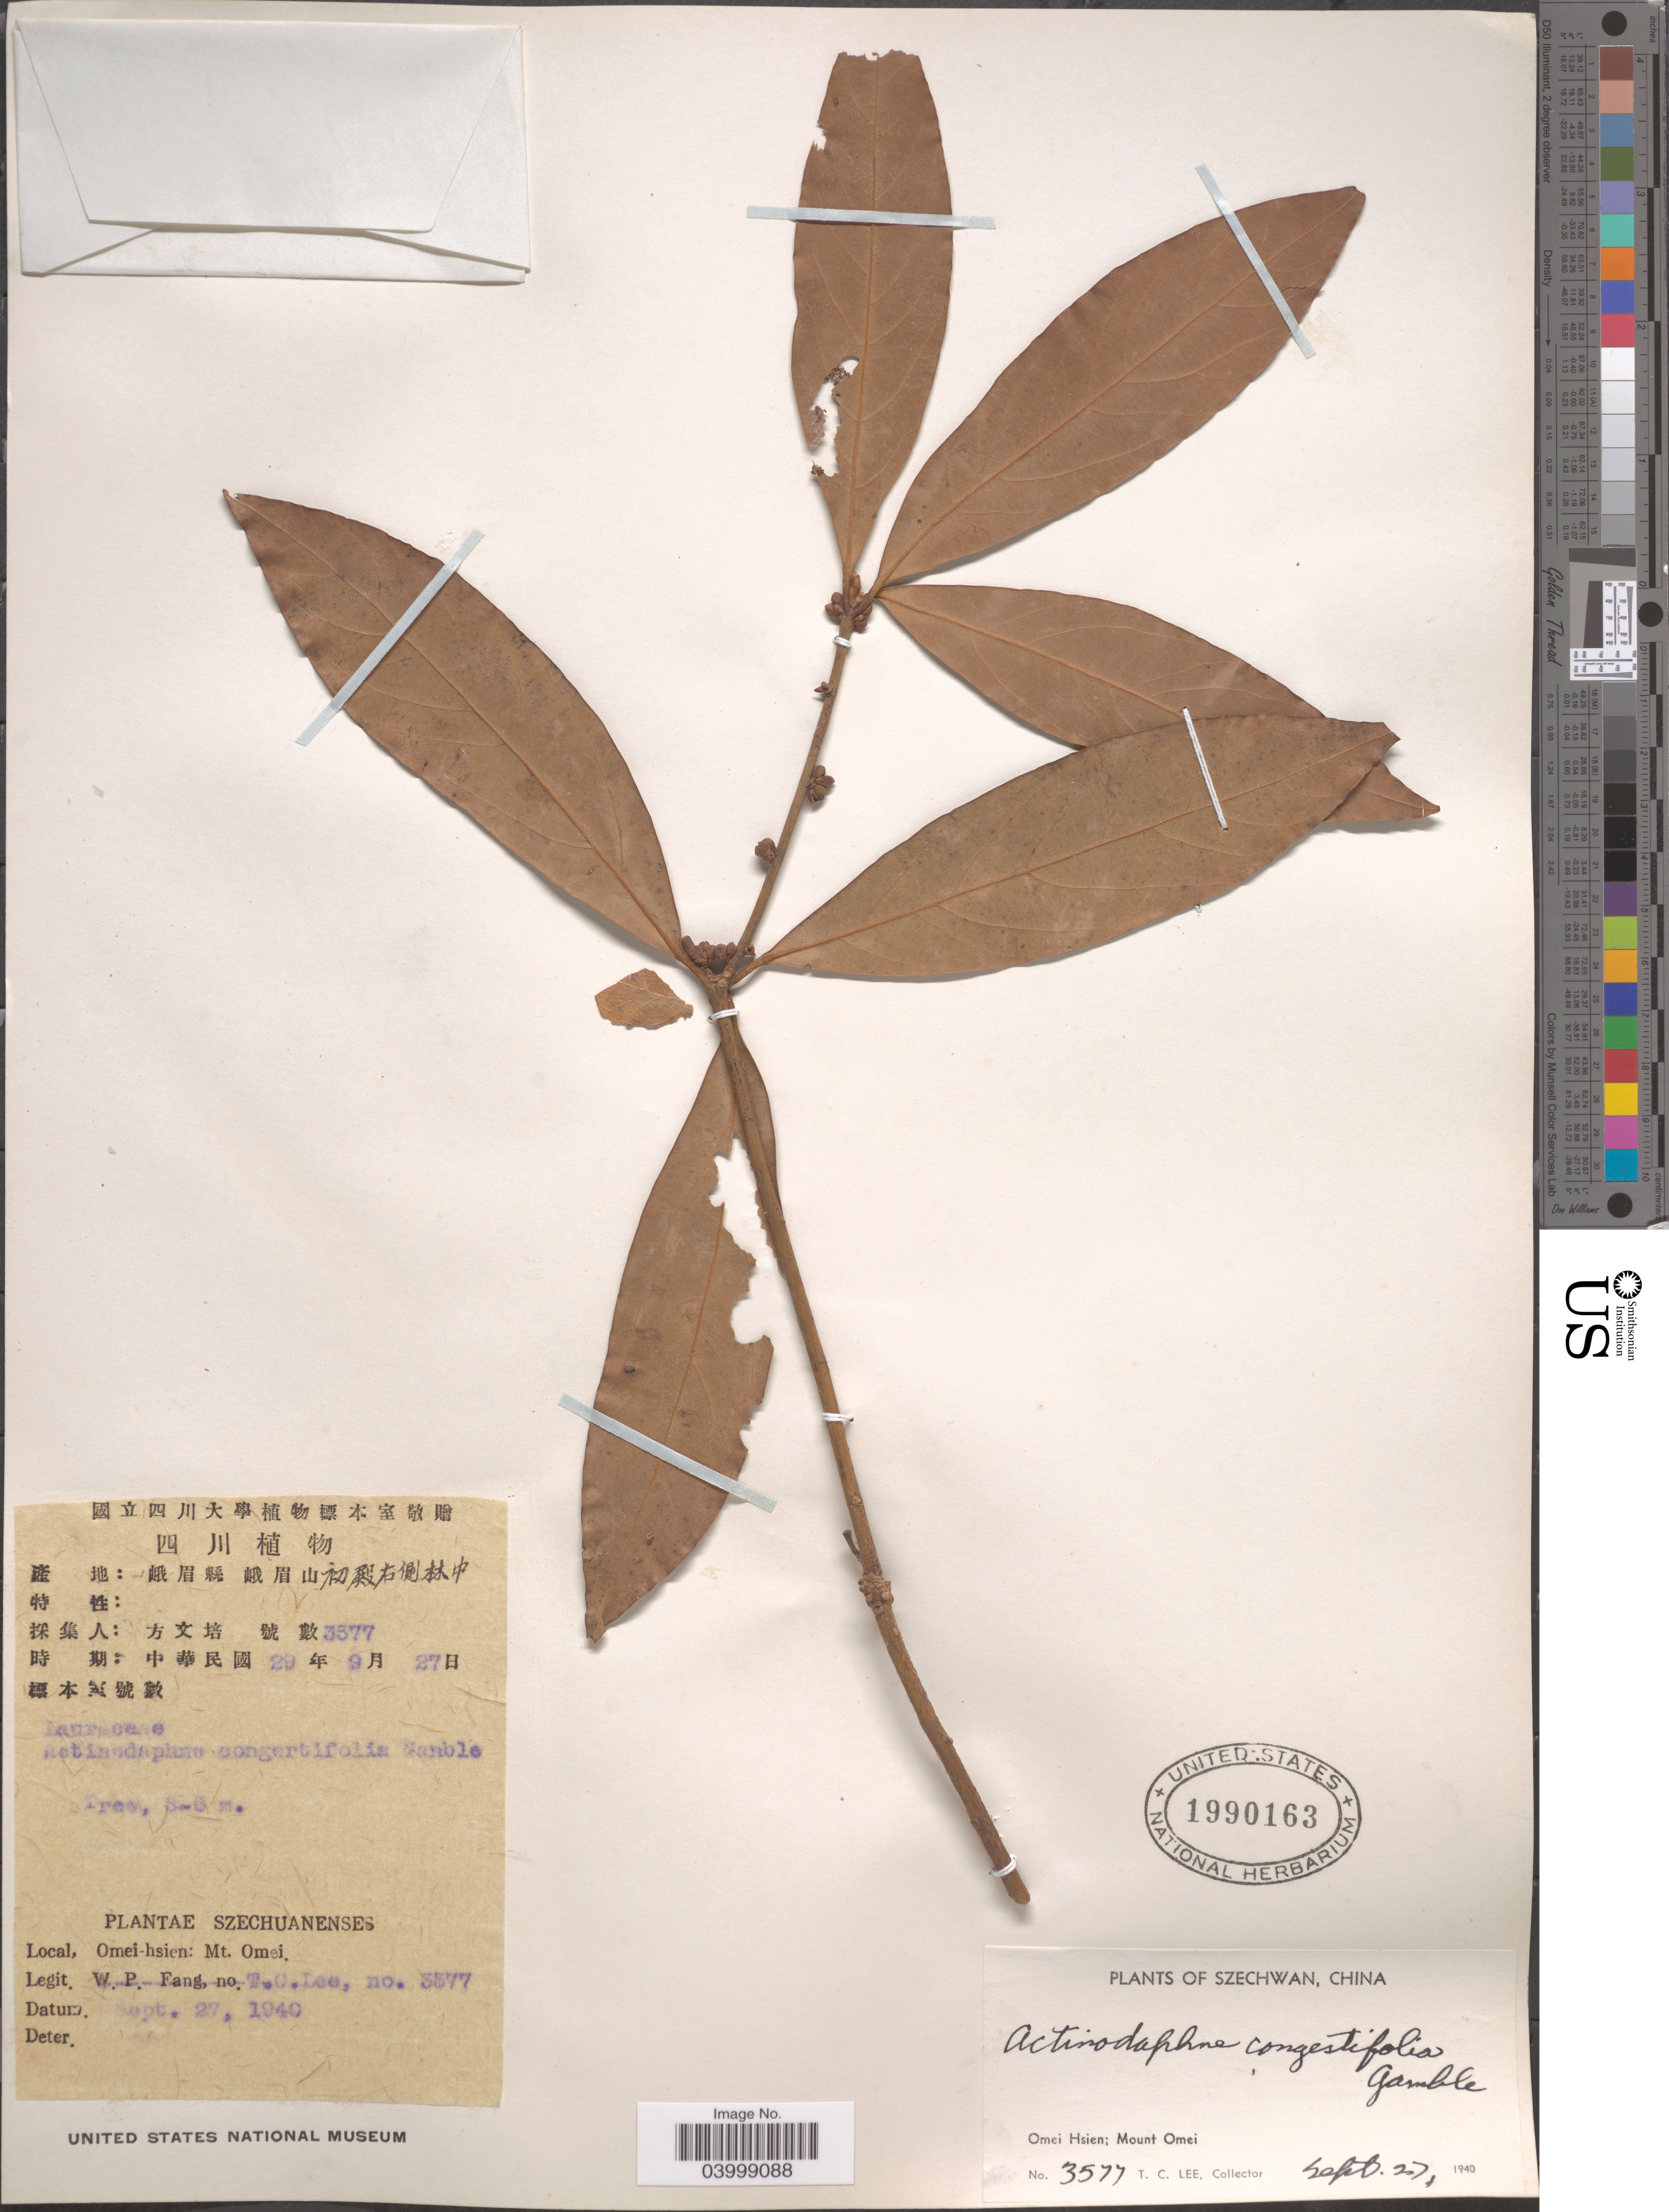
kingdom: Plantae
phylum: Tracheophyta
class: Magnoliopsida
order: Laurales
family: Lauraceae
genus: Actinodaphne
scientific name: Actinodaphne confertiflora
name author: Meisn.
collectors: T. Lee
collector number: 3577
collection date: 1940-09-27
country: China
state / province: Sichuan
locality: Szechwan. Omei Hsien; Mount Omei.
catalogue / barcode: US 1990163